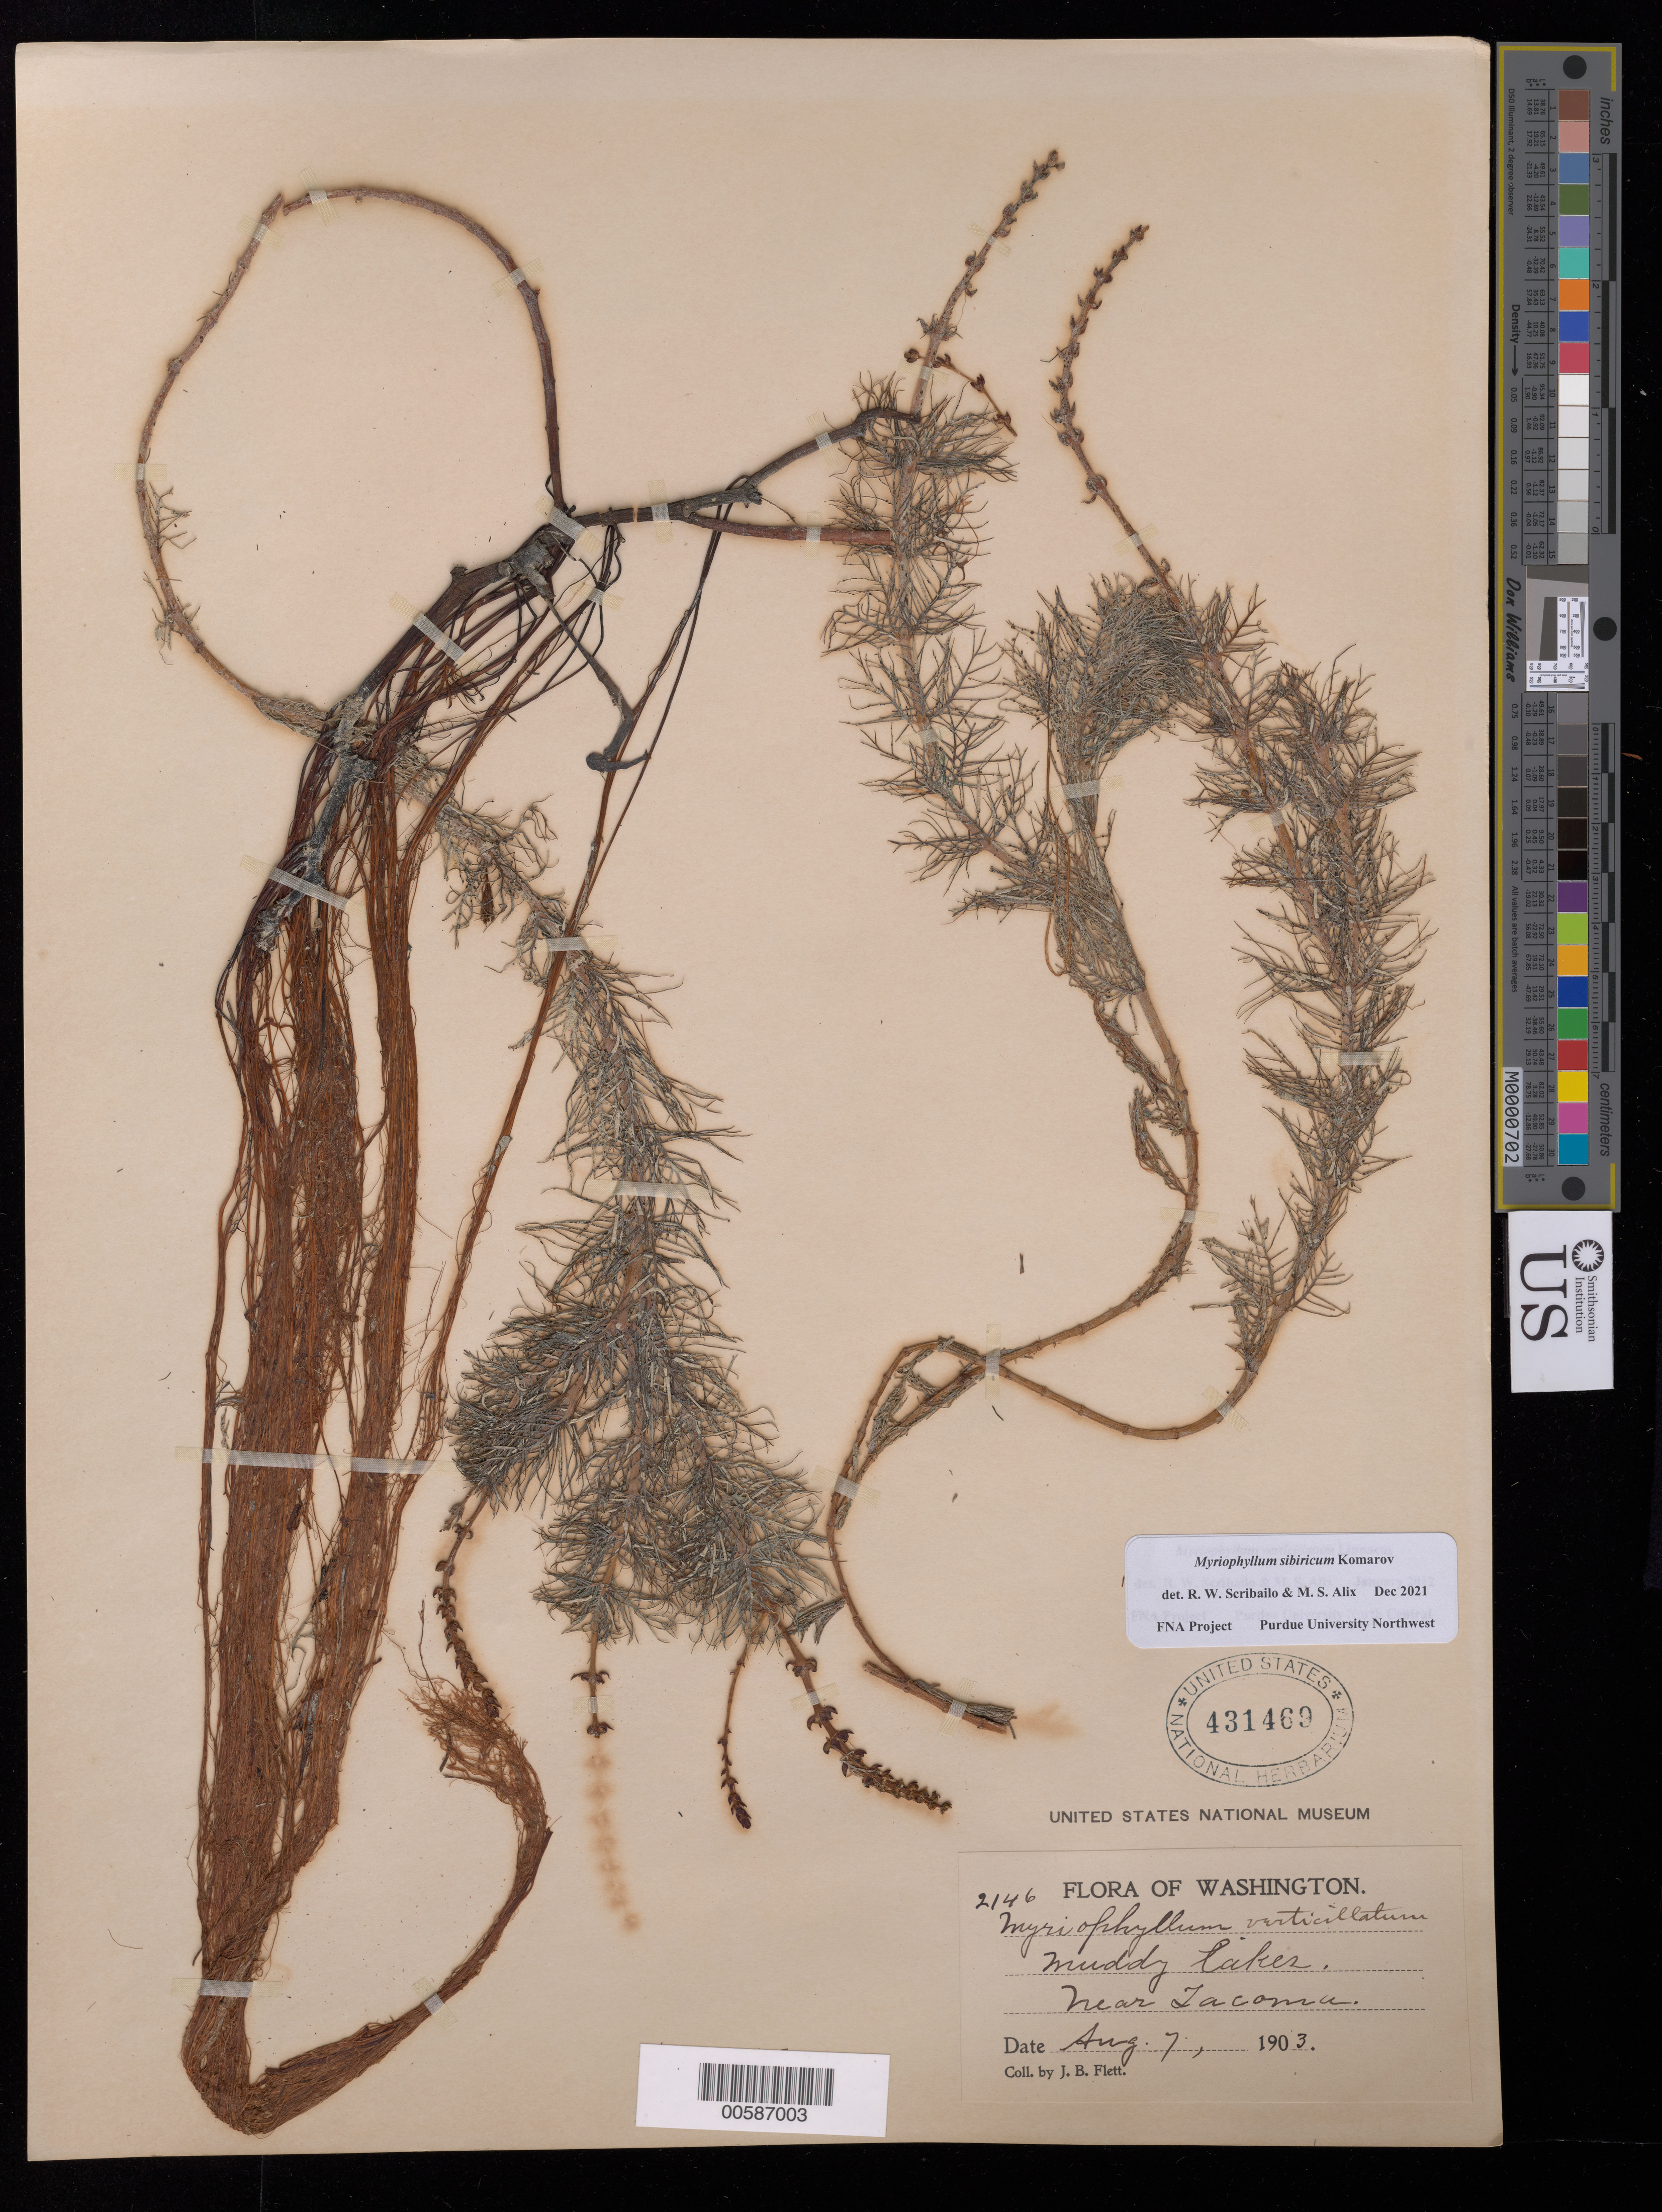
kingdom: Plantae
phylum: Tracheophyta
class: Magnoliopsida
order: Saxifragales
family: Haloragaceae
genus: Myriophyllum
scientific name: Myriophyllum sibiricum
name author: Kom.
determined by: Scribailo, R. W.; Alix, M. S.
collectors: J. Flett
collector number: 2146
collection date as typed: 07 Aug 1903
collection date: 1903-08-07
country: United States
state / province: Washington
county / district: Pierce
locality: Tacoma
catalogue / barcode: US 431469